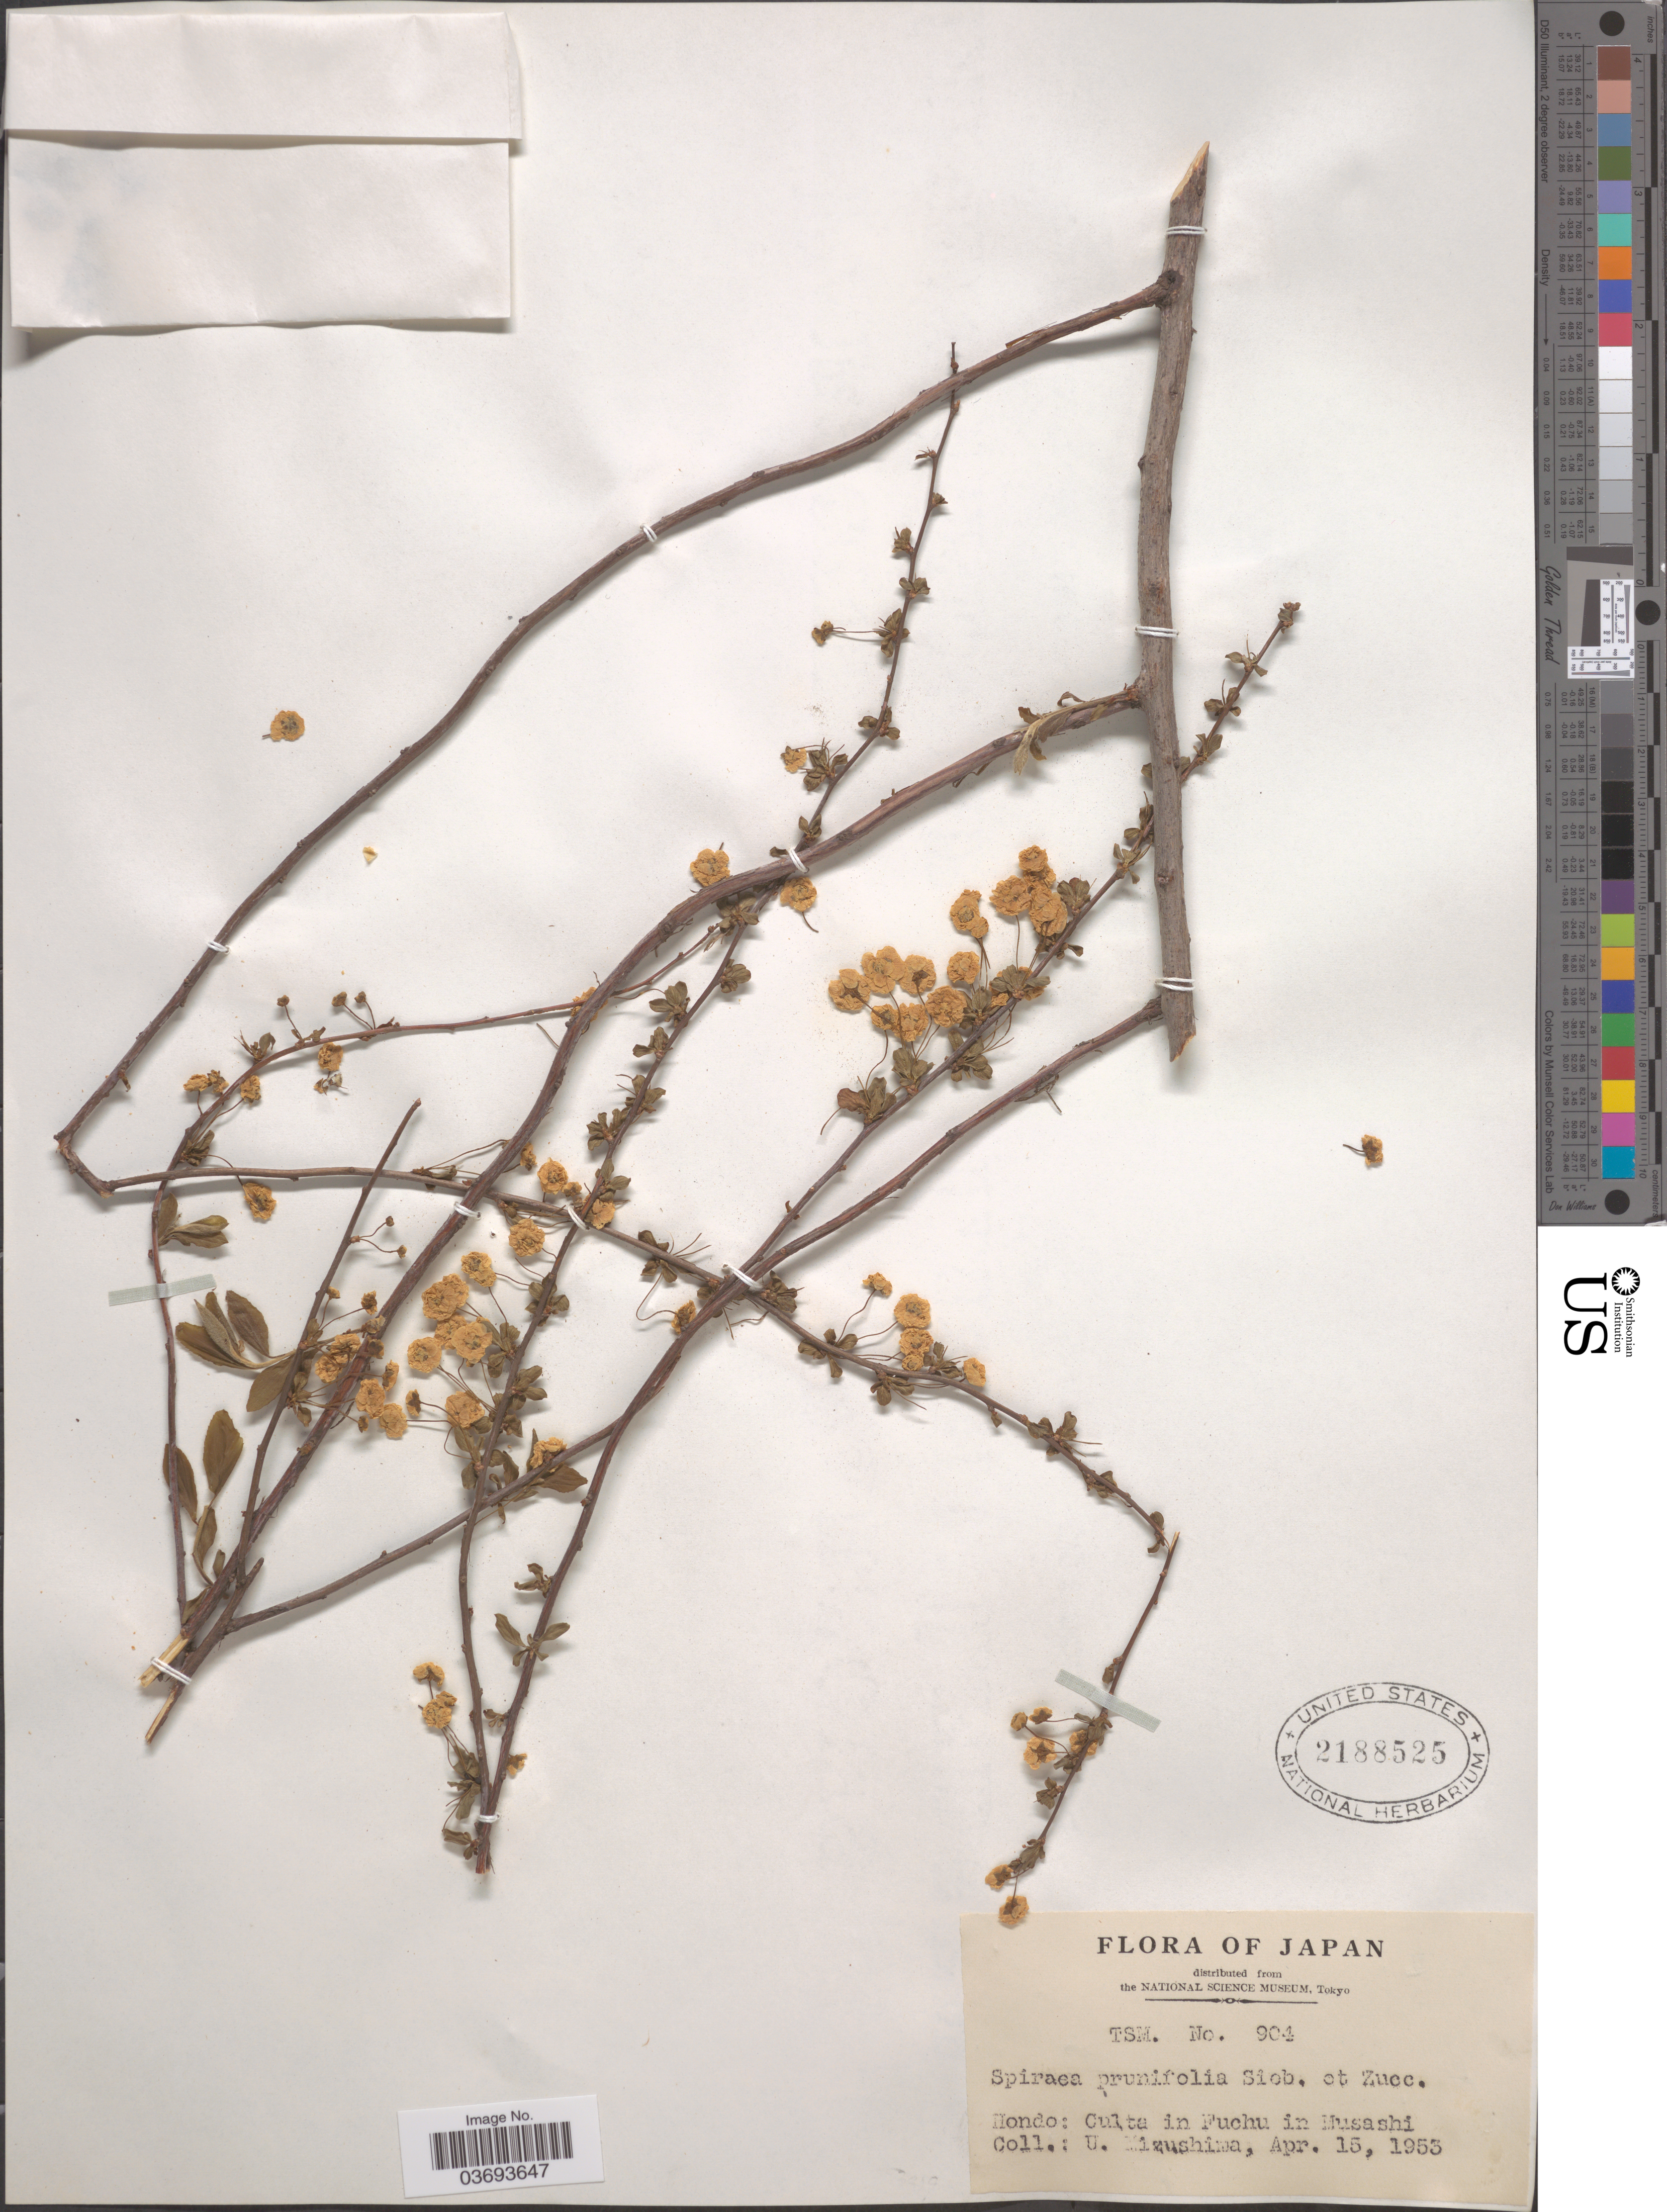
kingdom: Plantae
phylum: Tracheophyta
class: Magnoliopsida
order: Rosales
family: Rosaceae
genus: Spiraea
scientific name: Spiraea prunifolia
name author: Siebold & Zucc.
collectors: U. Mizushima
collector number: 904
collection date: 1953-04-15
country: Japan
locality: Hondo: Culta in Fuchu in Musashi.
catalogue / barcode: US 2188525